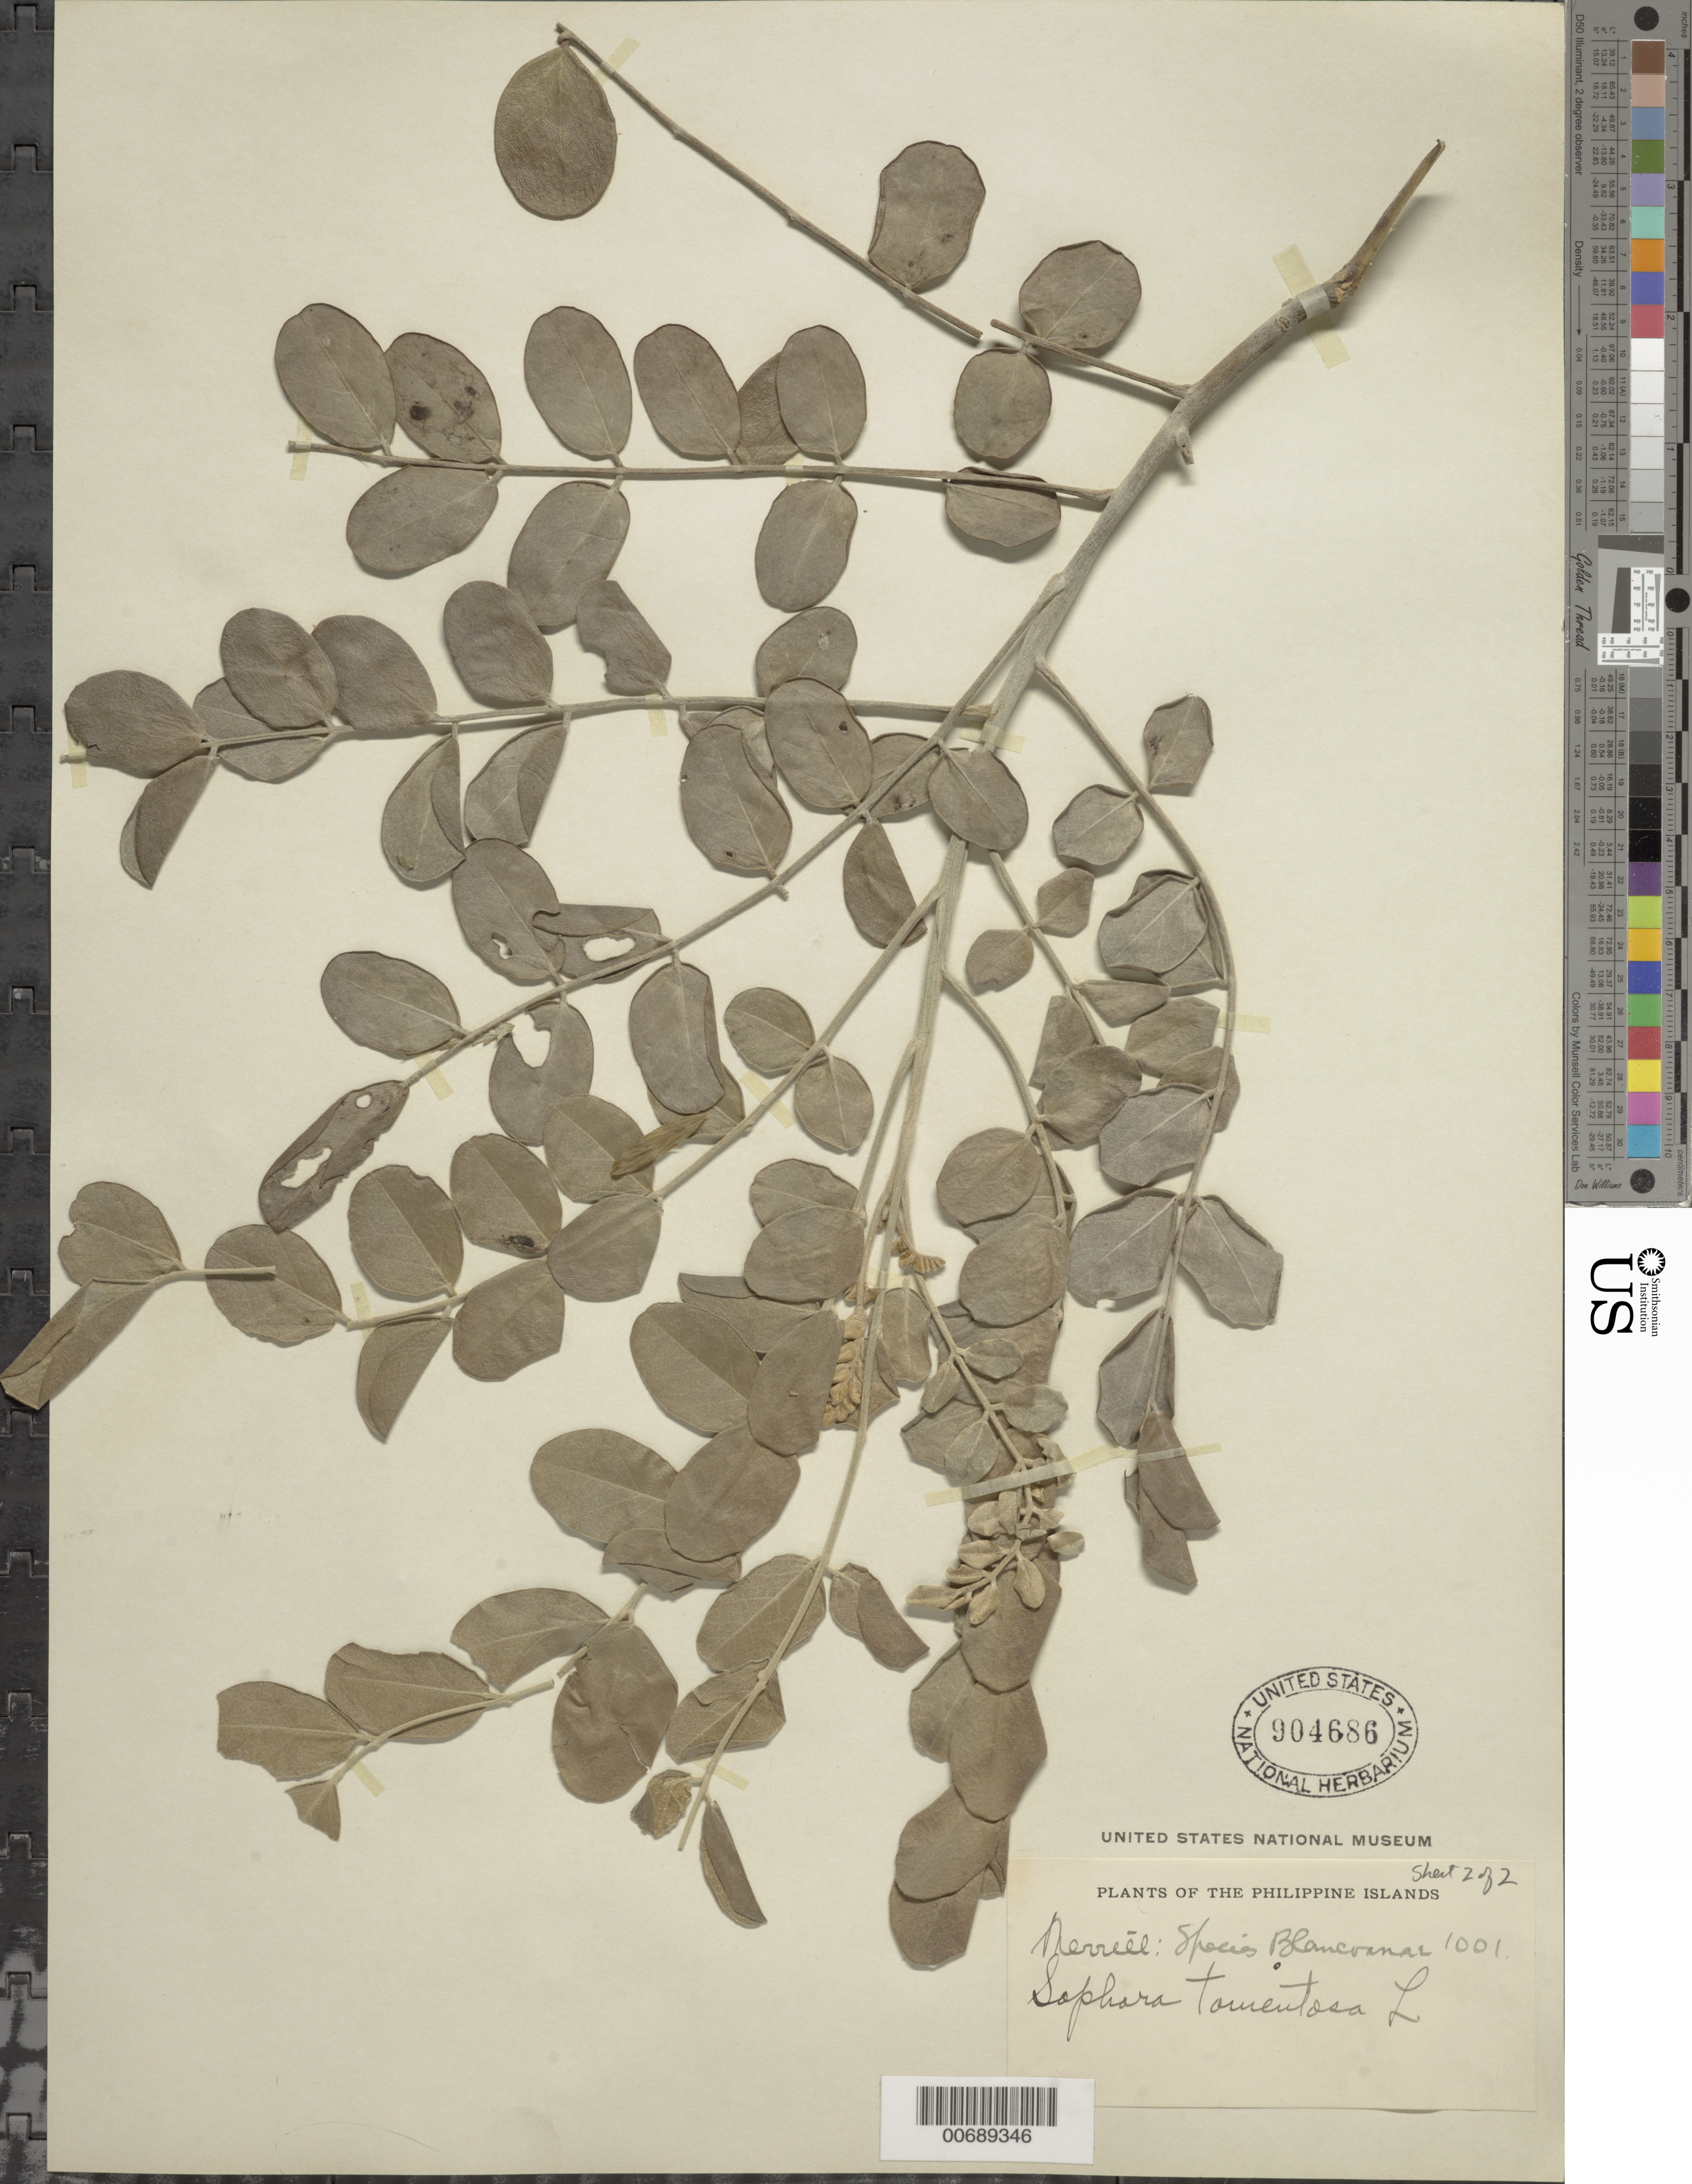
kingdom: Plantae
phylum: Tracheophyta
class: Magnoliopsida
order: Fabales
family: Fabaceae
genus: Sophora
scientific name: Sophora tomentosa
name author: L.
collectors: E. D. Merrill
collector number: Sp. Blancoan. 1001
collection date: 1916-10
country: Philippines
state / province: Calabarzon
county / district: Quezon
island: Luzon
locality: Gymaca. Tayabas.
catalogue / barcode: US 904686